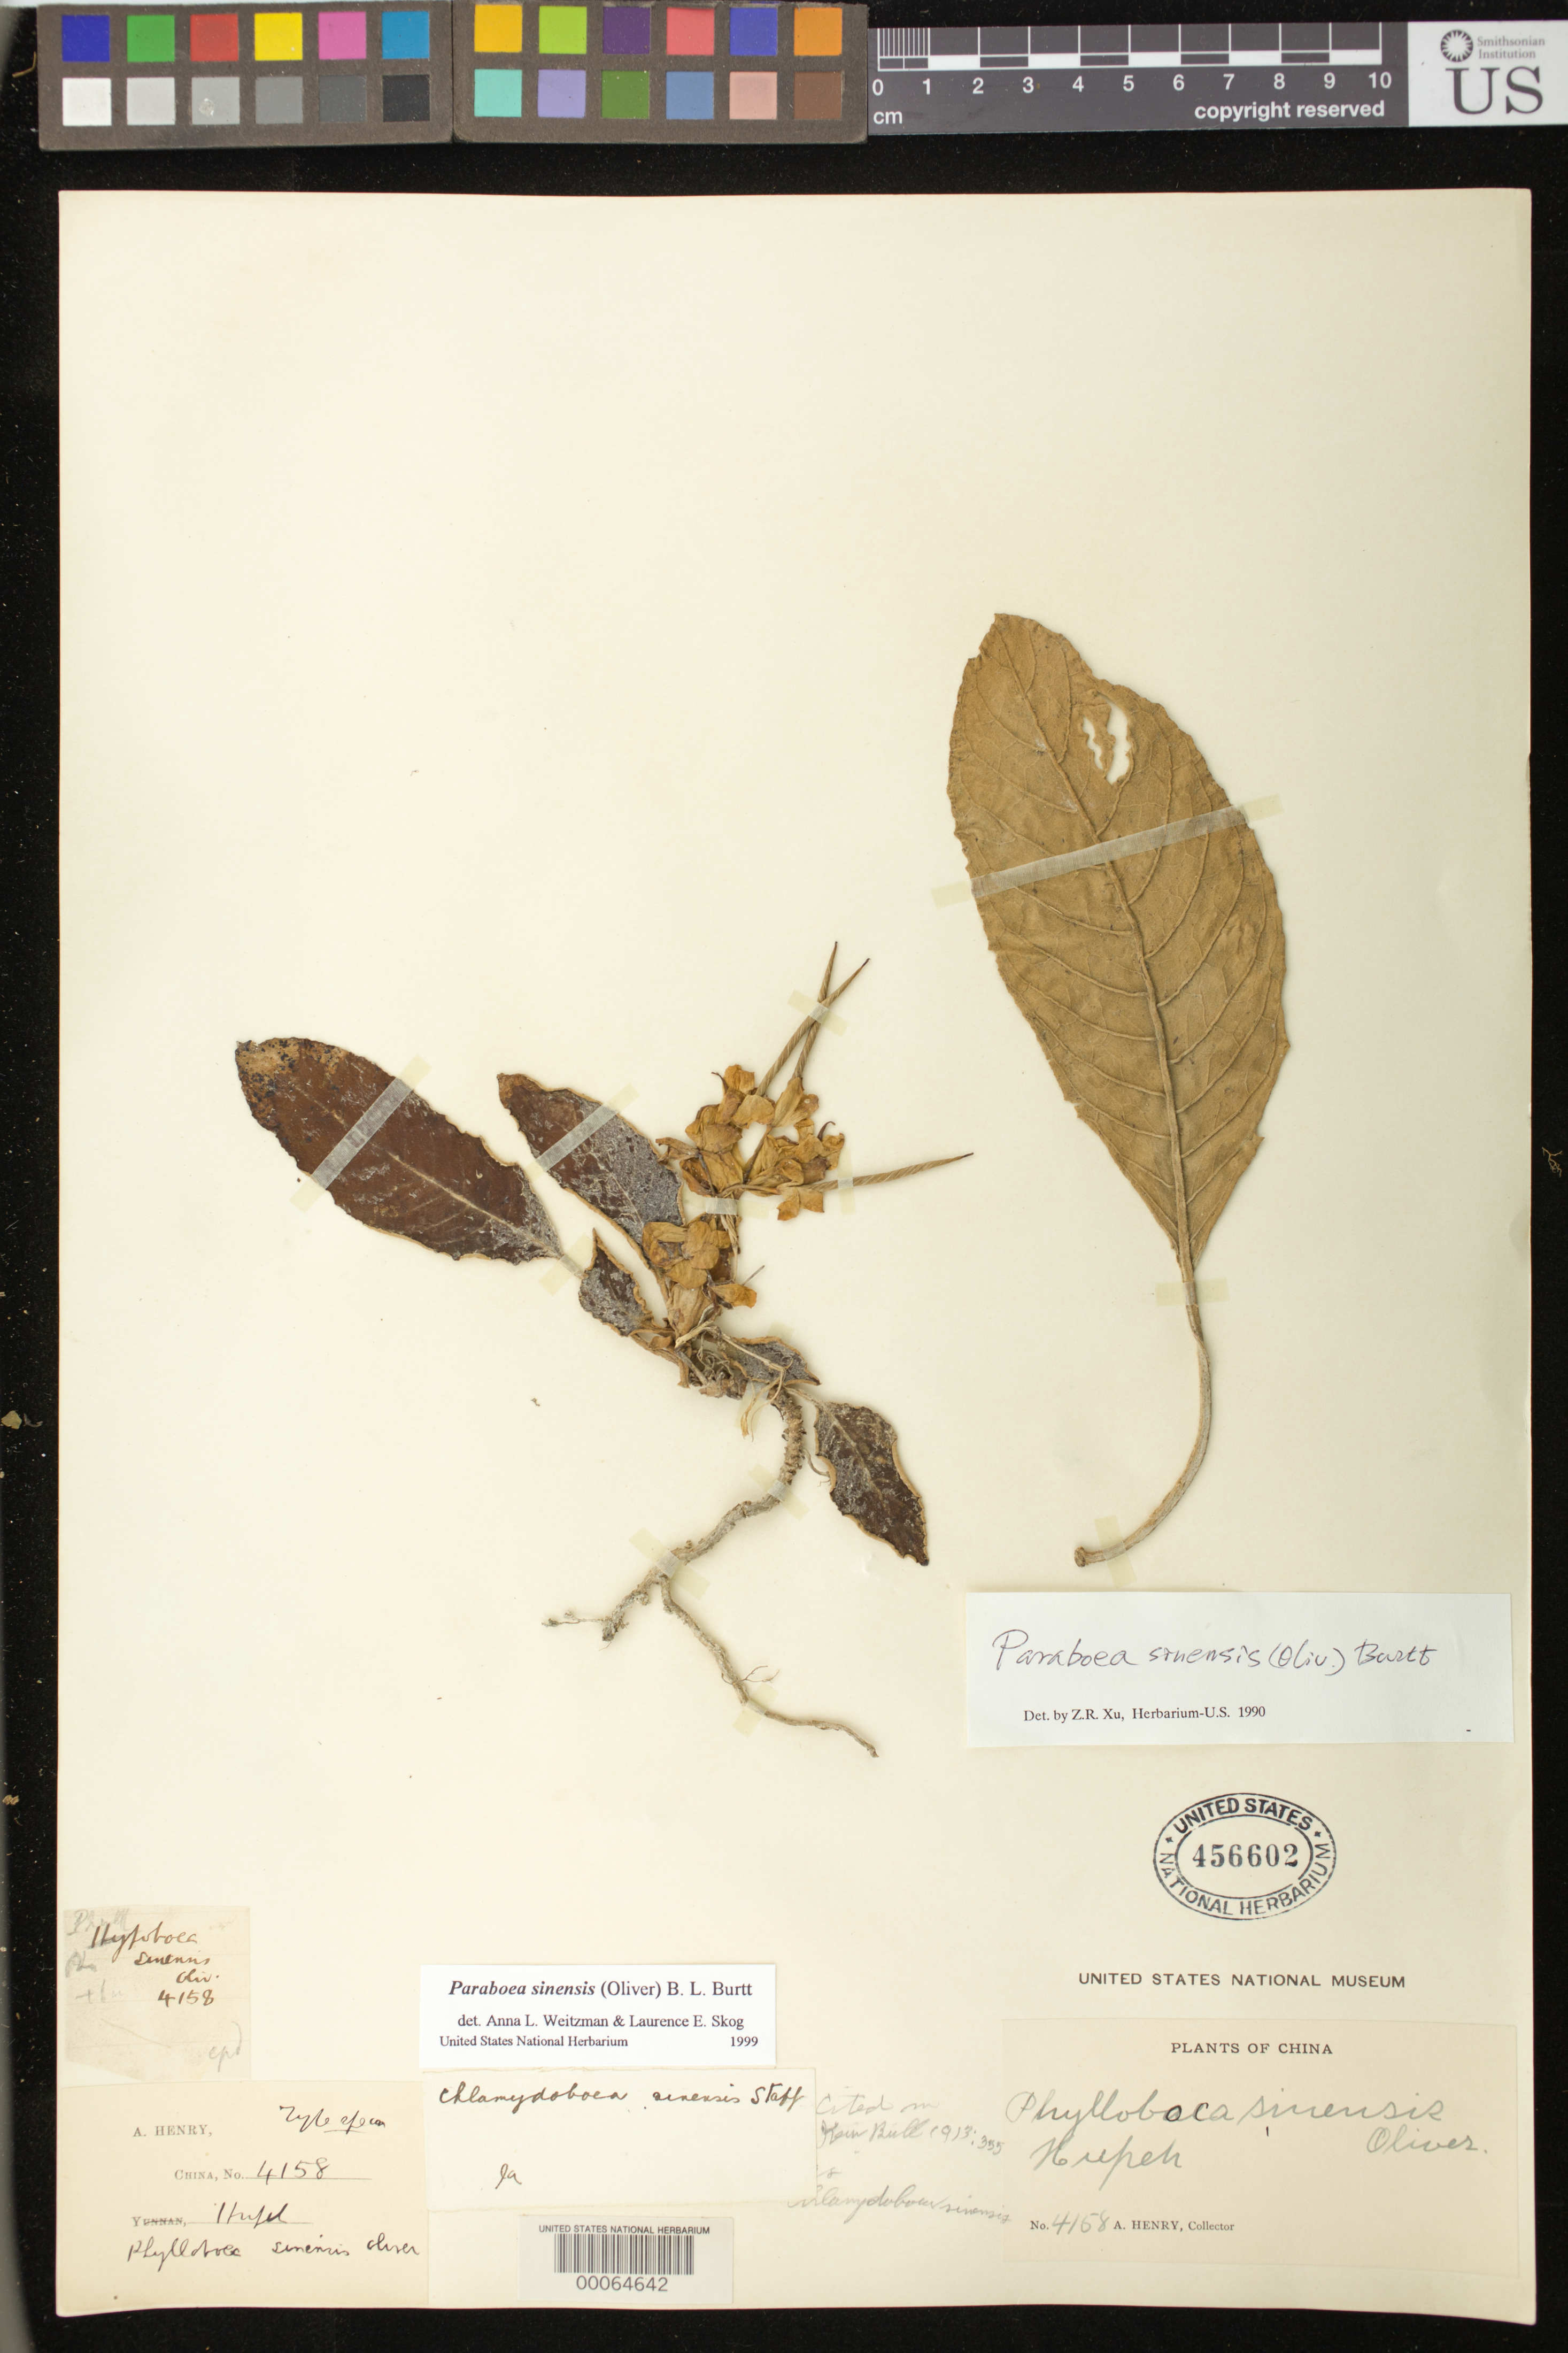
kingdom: Plantae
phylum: Tracheophyta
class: Magnoliopsida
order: Lamiales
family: Gesneriaceae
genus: Paraboea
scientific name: Paraboea rufescens var. umbellata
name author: (Drake) K.Y. Pan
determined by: Xu, Z. R.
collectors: A. Henry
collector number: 4158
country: China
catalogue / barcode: US 456602